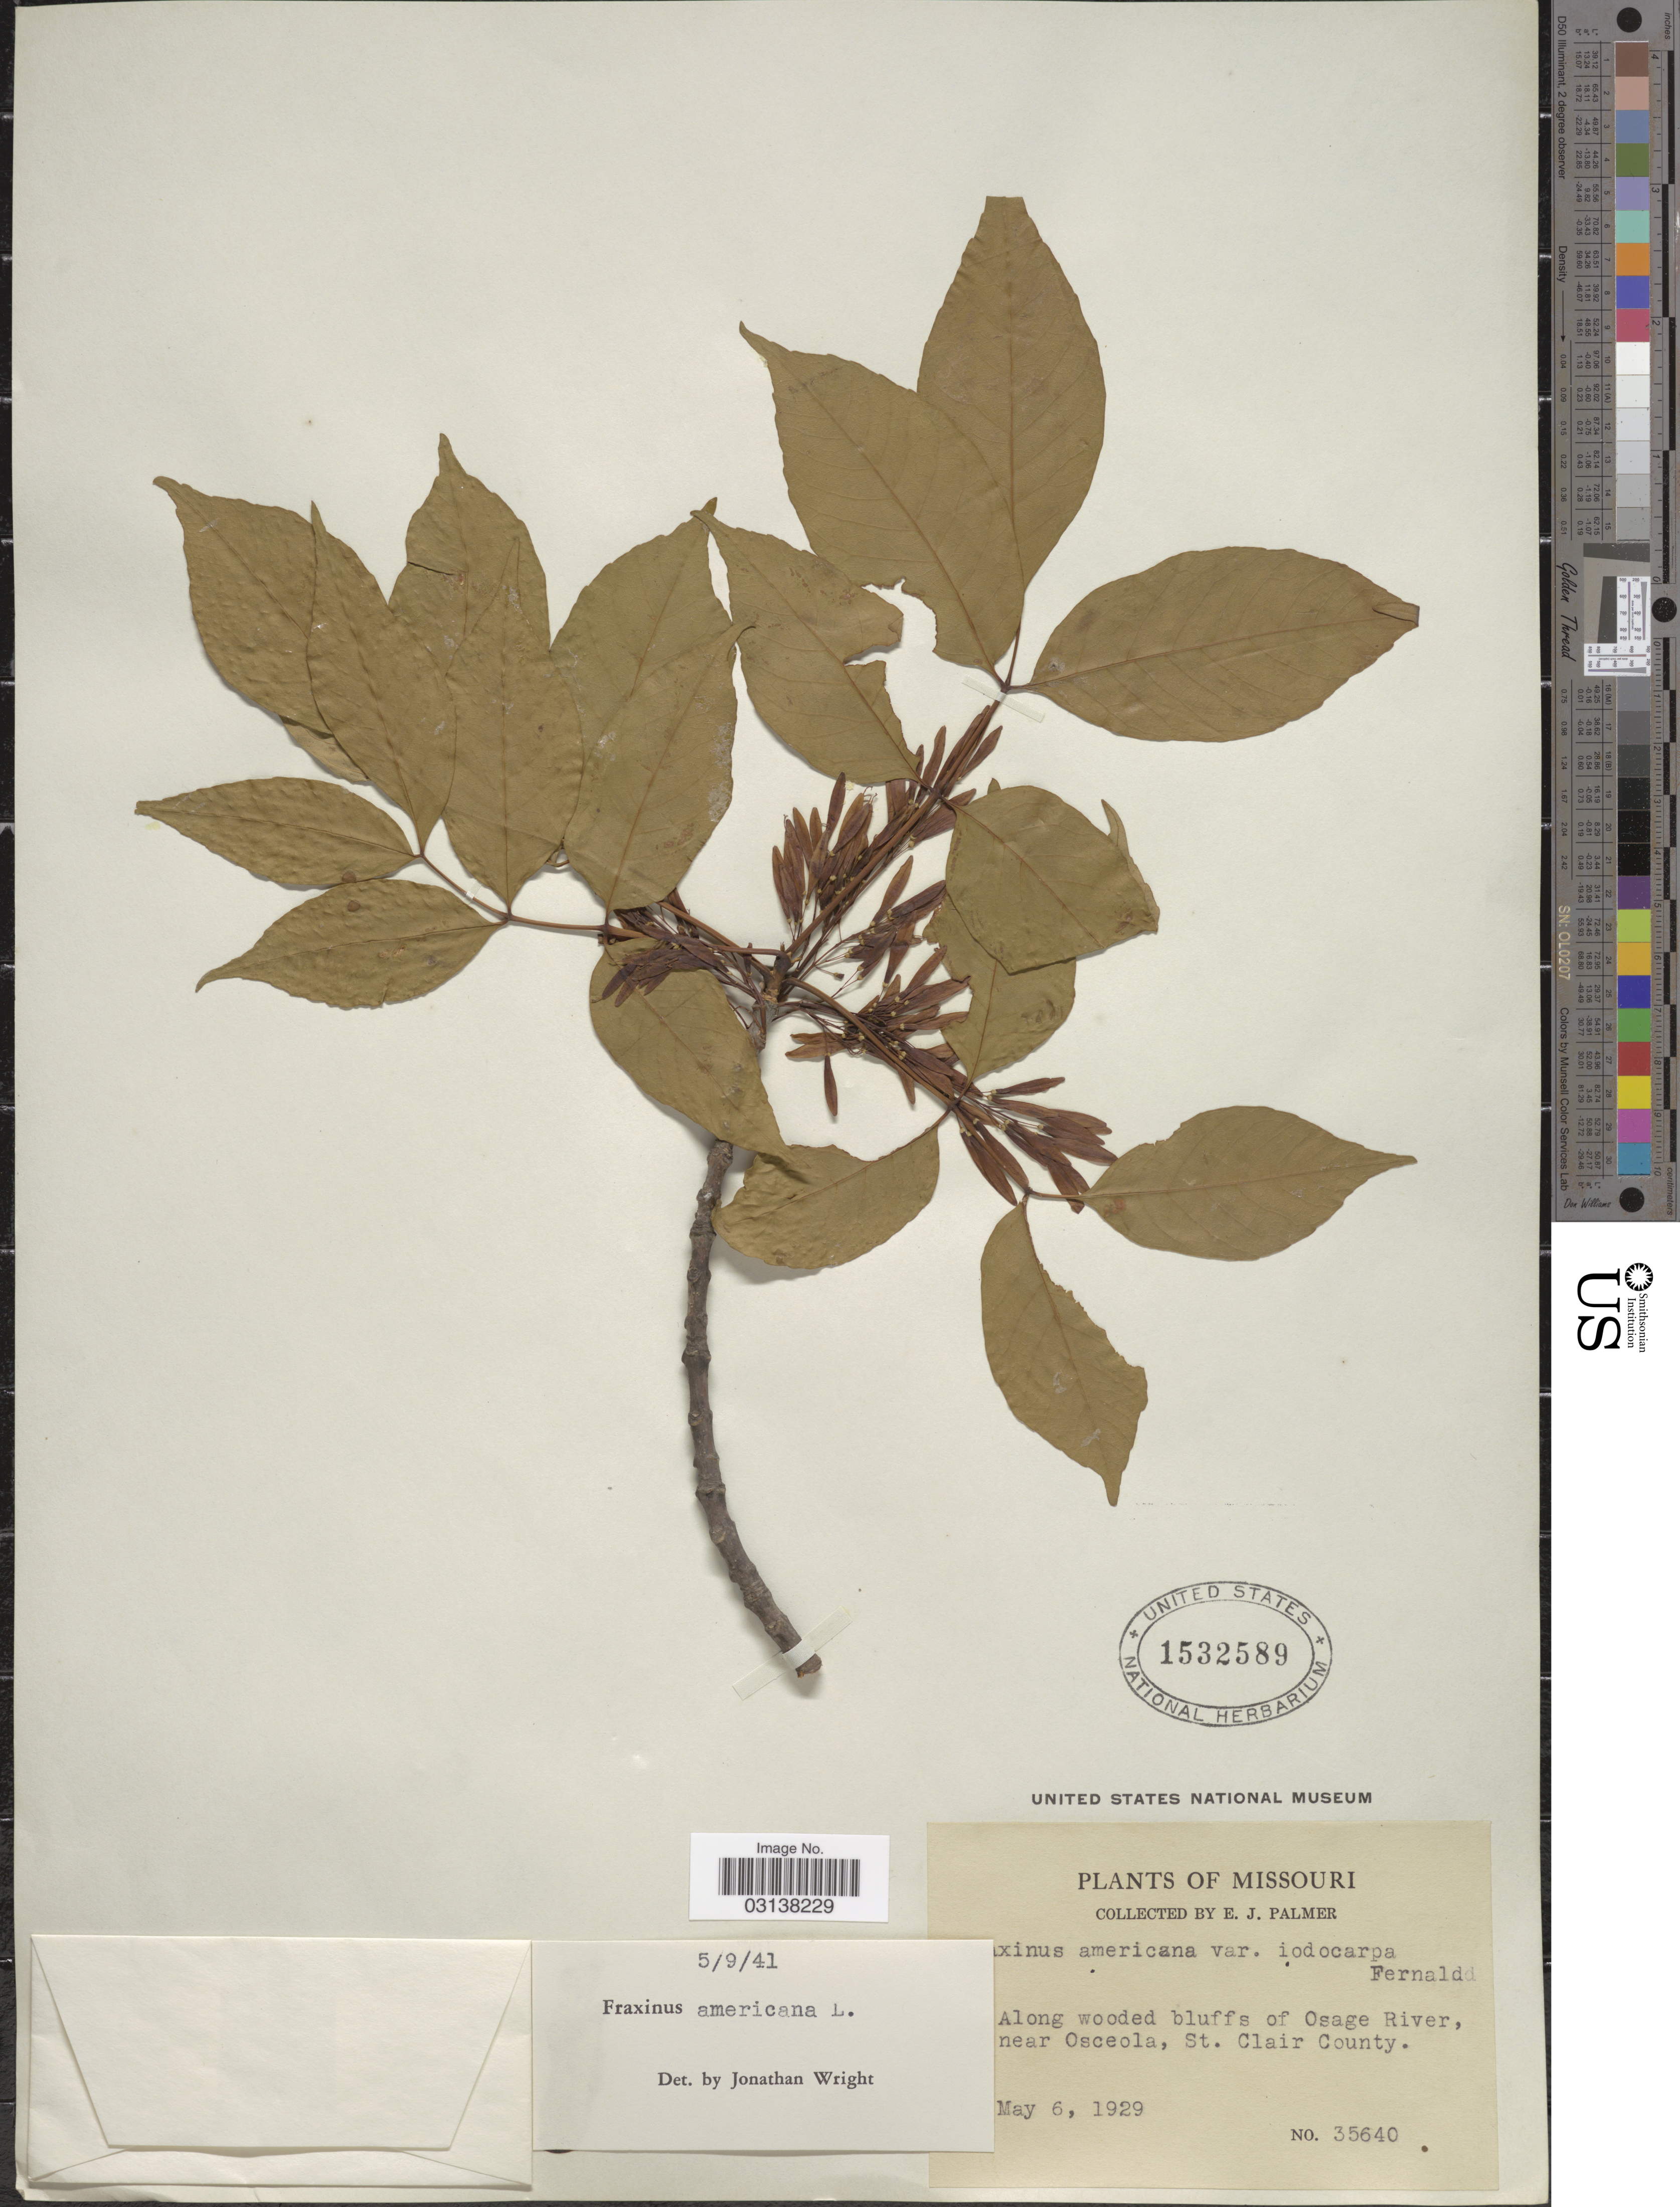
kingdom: Plantae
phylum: Tracheophyta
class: Magnoliopsida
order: Lamiales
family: Oleaceae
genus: Fraxinus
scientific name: Fraxinus americana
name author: L.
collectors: E. J. Palmer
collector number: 35640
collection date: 1929-05-06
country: United States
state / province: Missouri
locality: Along wooded bluffs of Osage River, near Osceola, St. Clair County.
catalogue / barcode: US 1532589